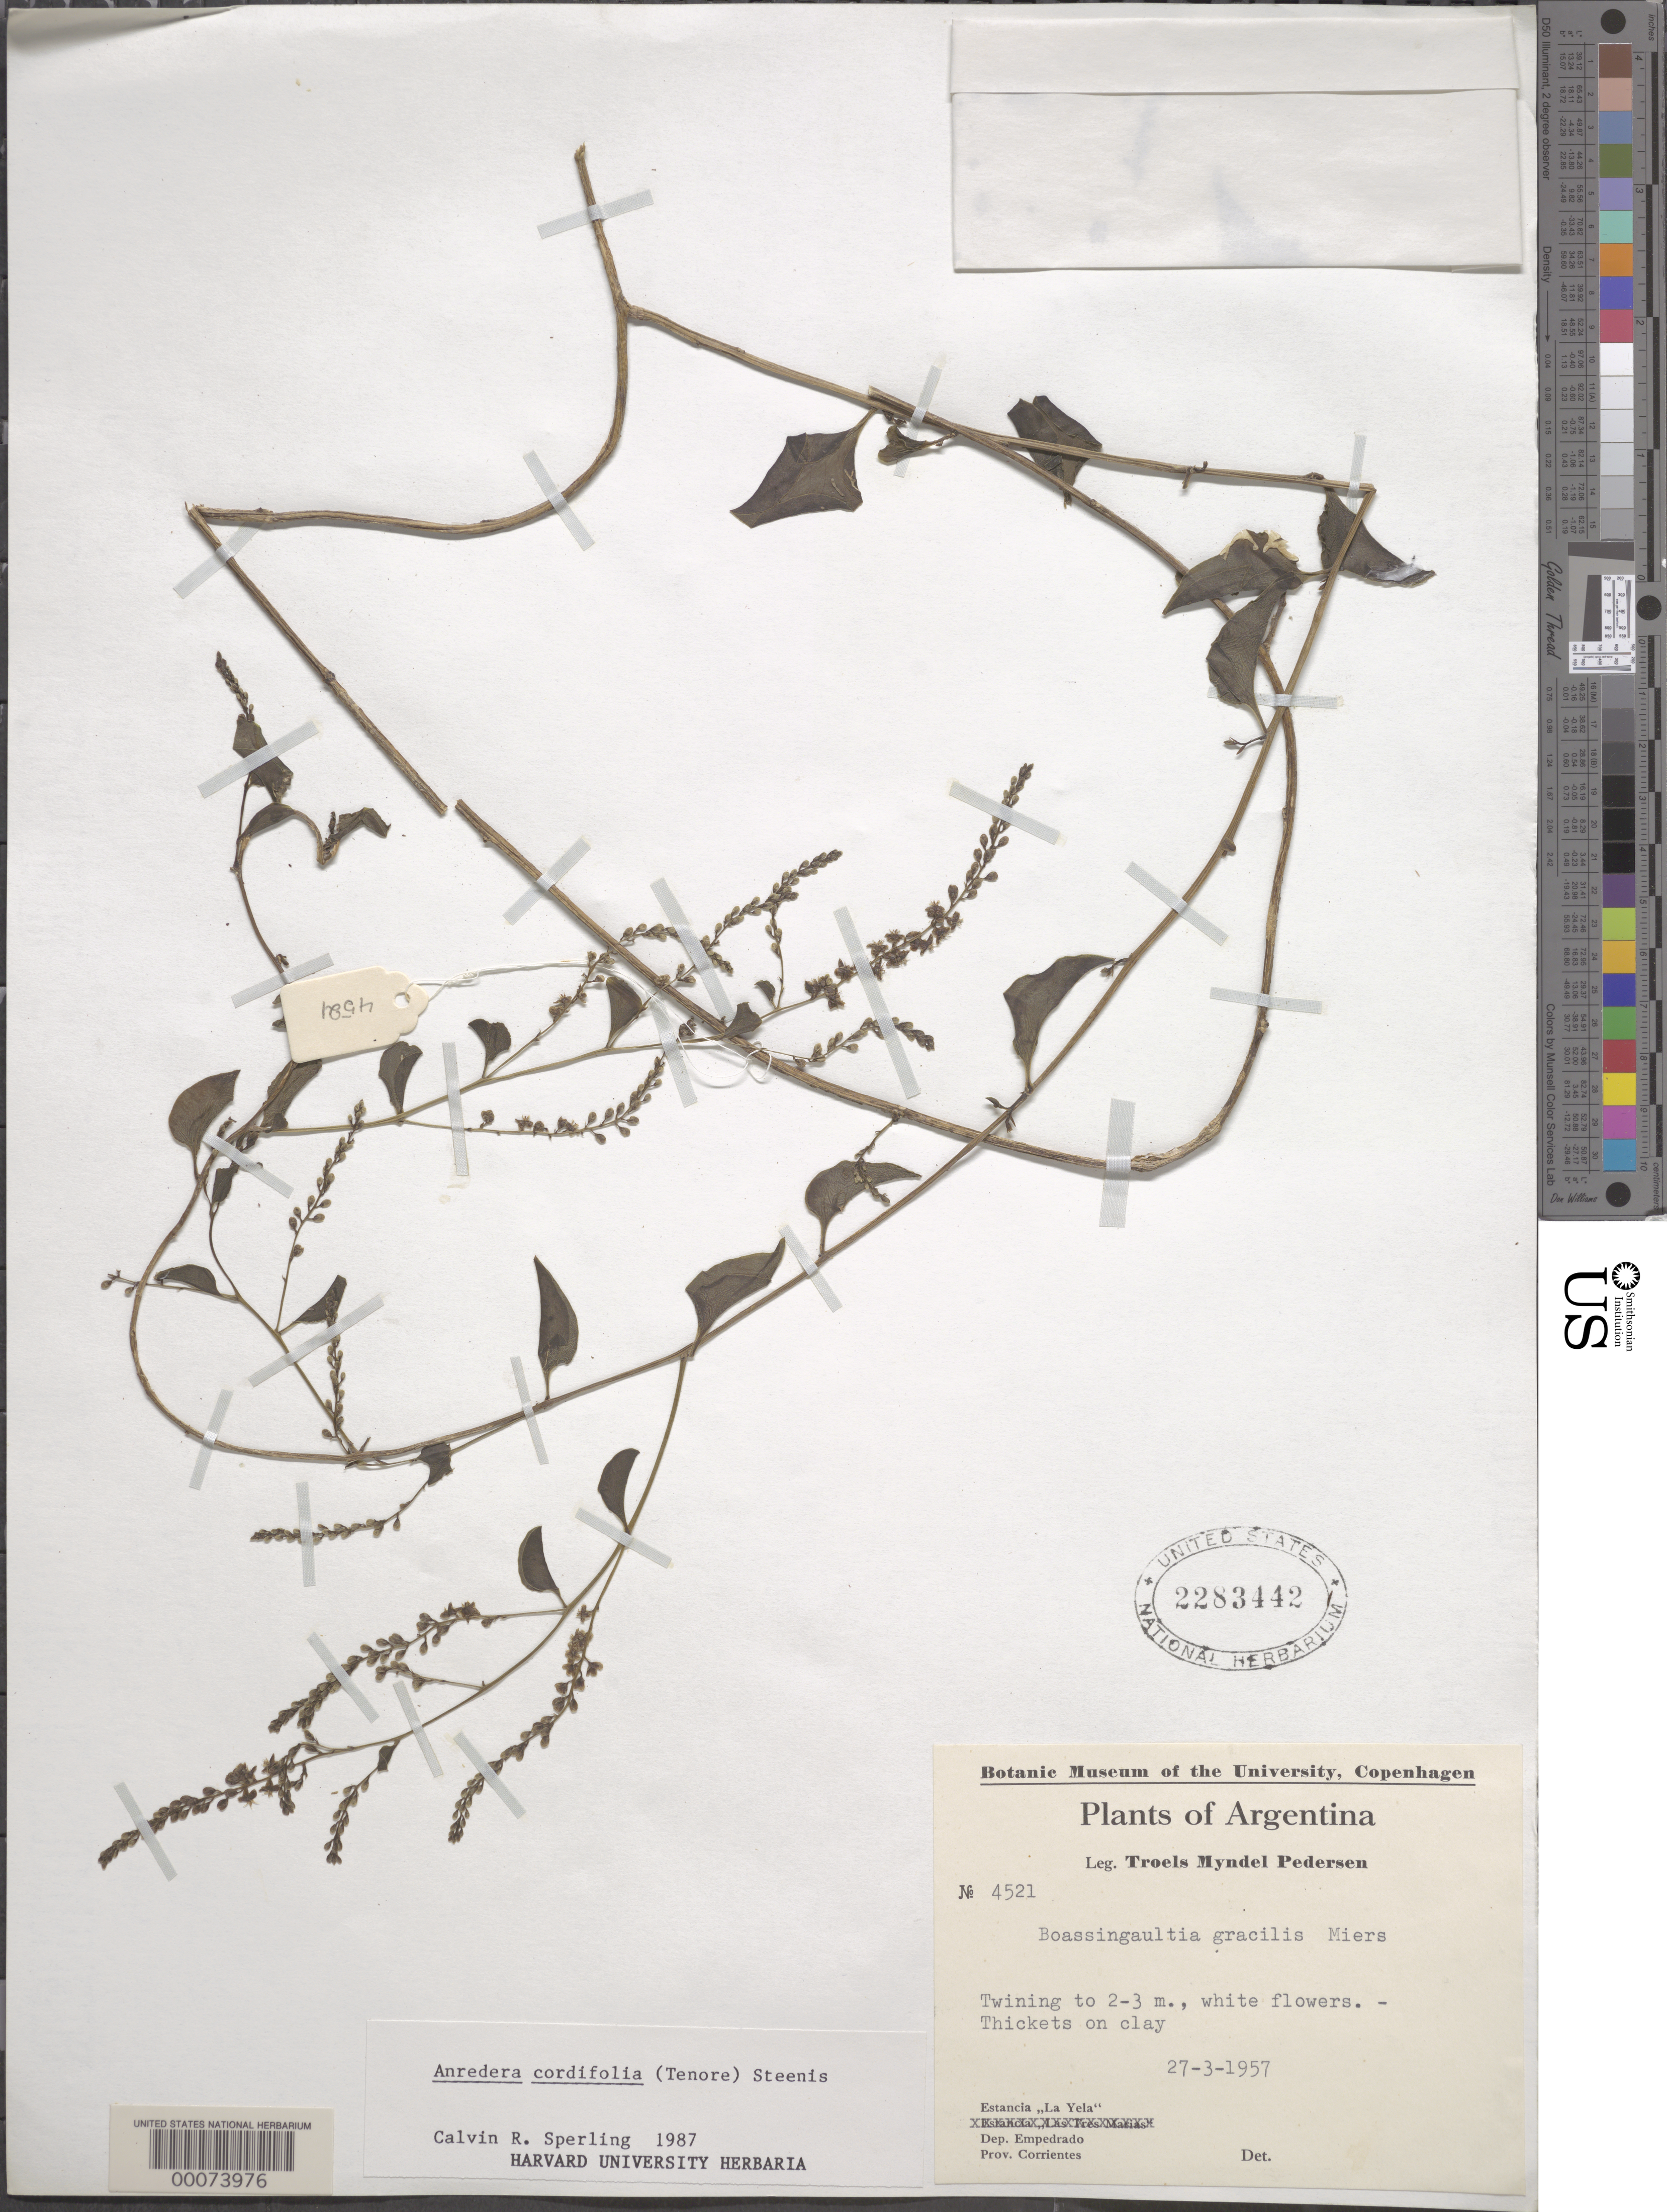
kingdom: Plantae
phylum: Tracheophyta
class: Magnoliopsida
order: Caryophyllales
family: Basellaceae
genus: Anredera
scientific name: Anredera cordifolia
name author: (Ten.) Steenis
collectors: T. Pederson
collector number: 4521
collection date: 1957-03-27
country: Argentina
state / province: Corrientes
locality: Estancia "La Yela". Dep. Empedrado.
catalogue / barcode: US 2283442